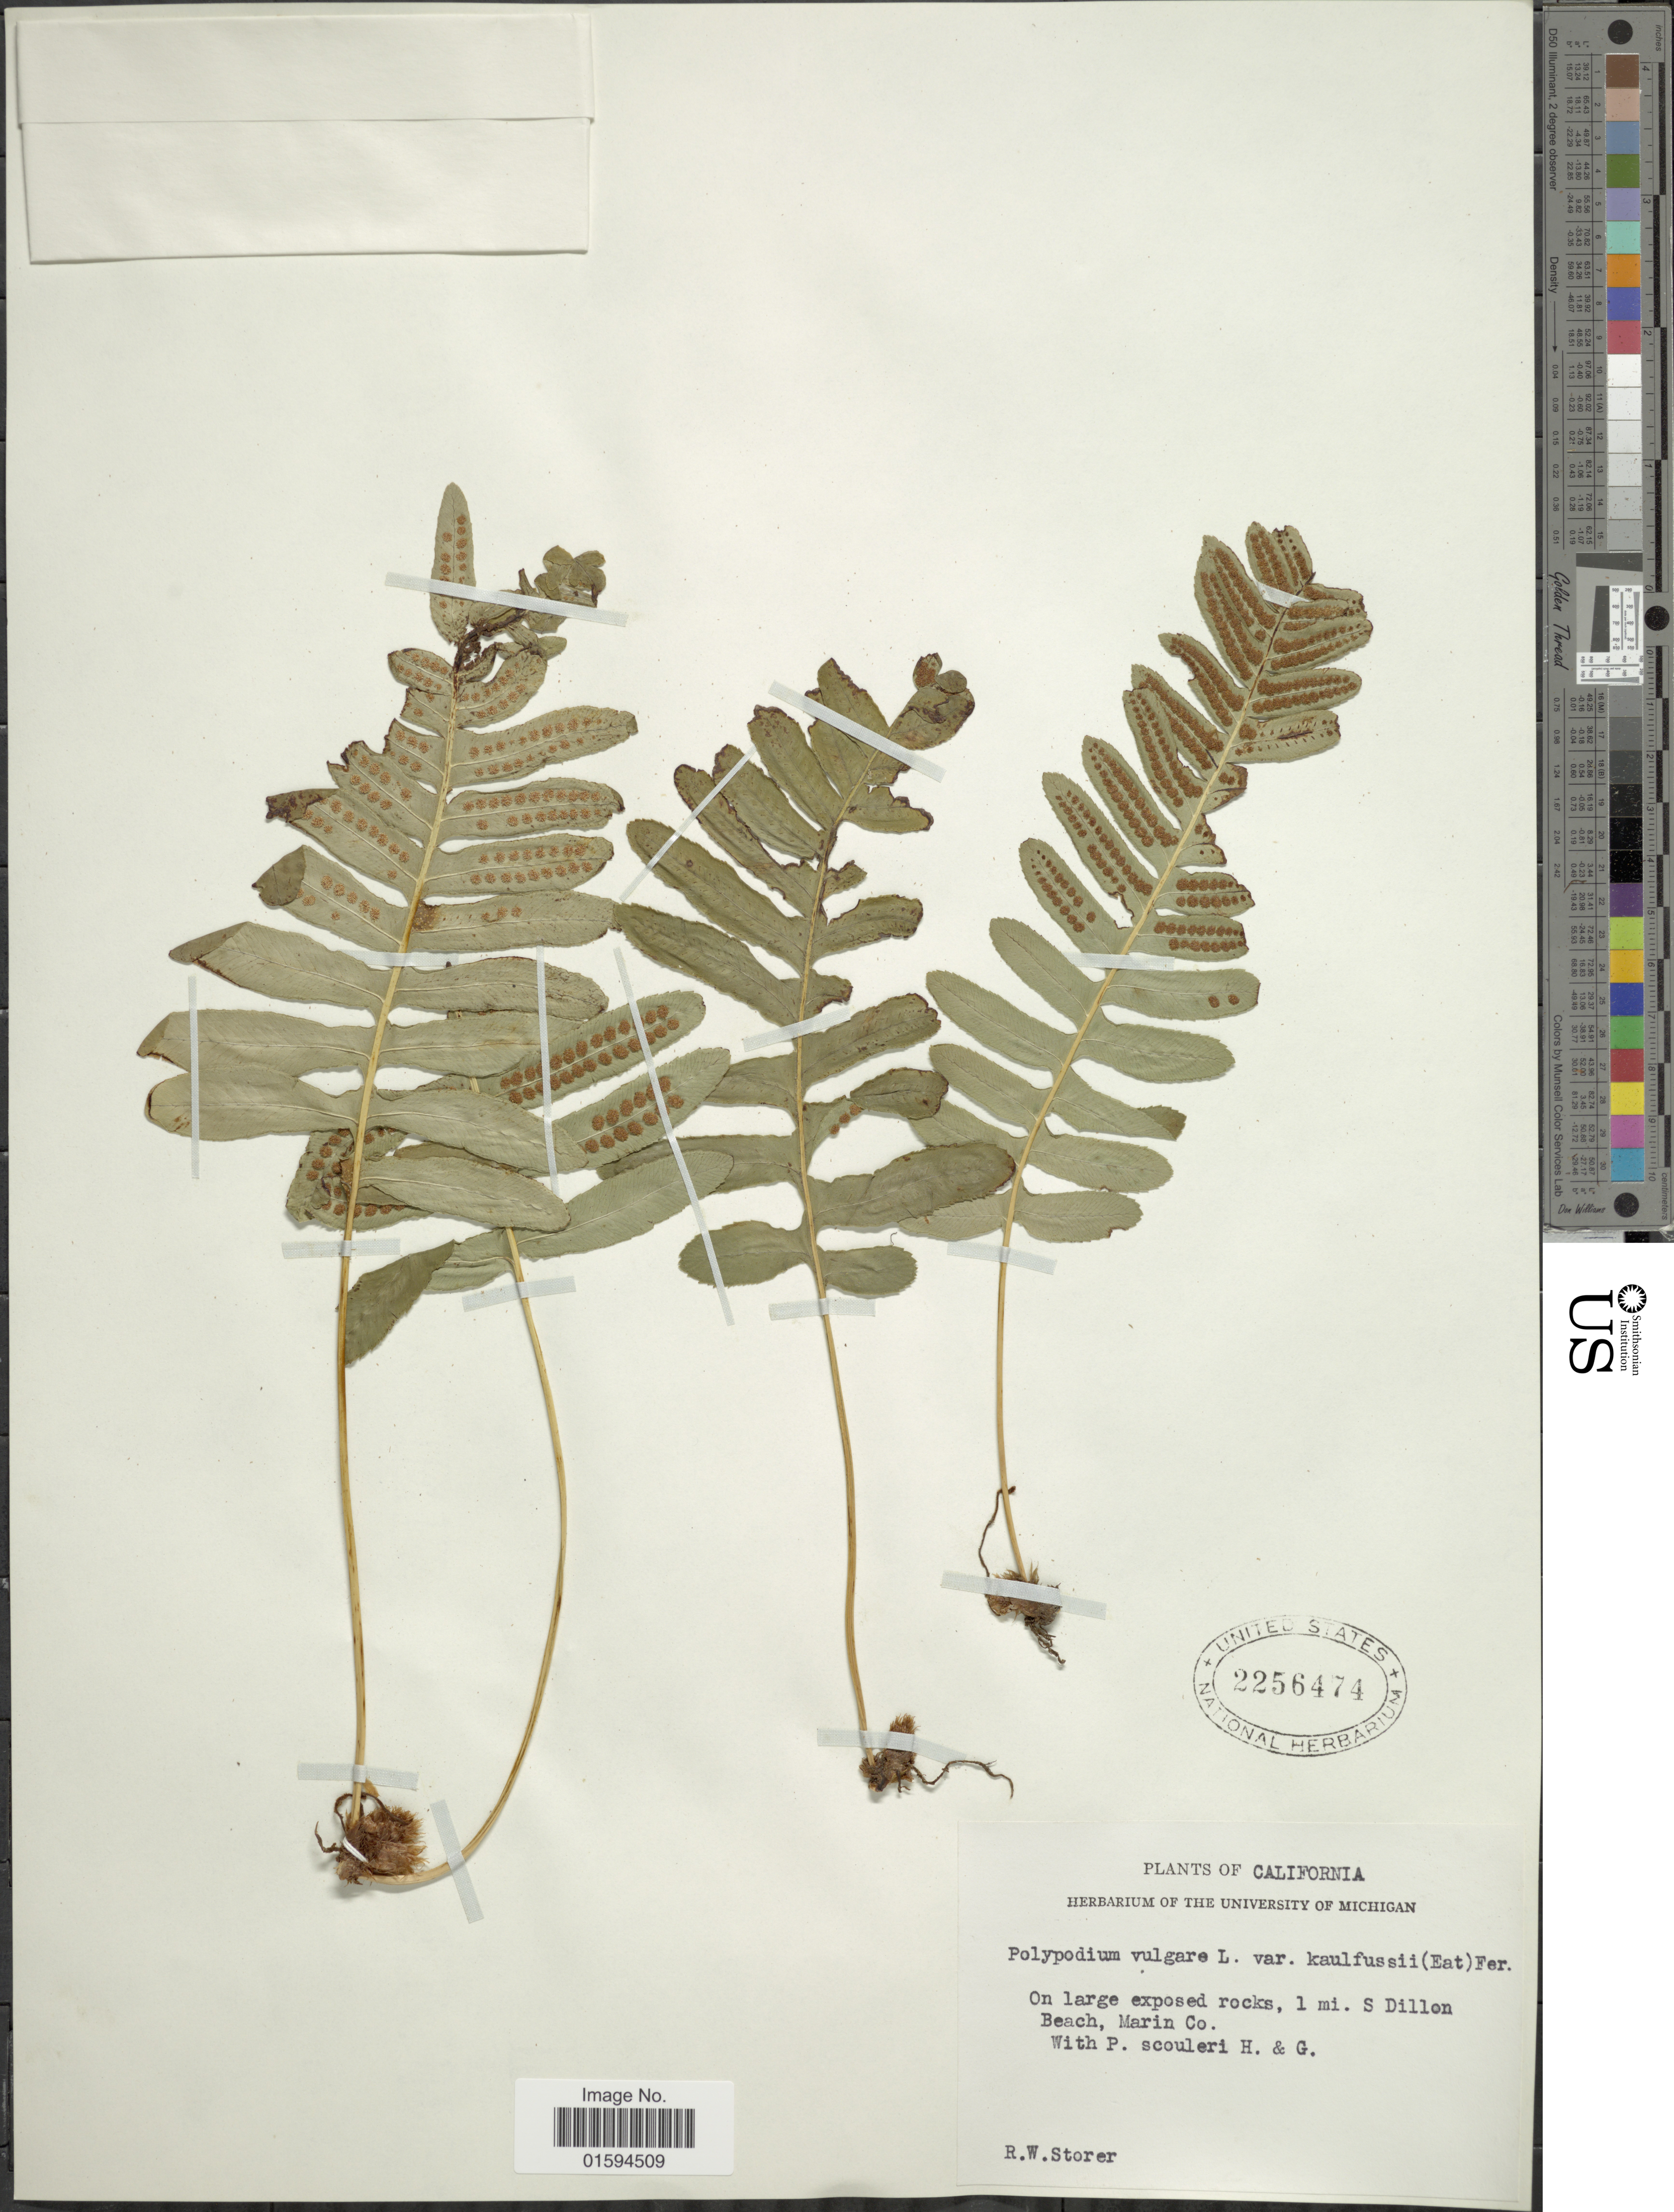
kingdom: Plantae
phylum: Tracheophyta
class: Polypodiopsida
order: Polypodiales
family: Polypodiaceae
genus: Polypodium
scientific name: Polypodium californicum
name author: Kaulf.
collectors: R. Storer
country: United States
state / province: California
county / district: Marin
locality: On large exposed rocks, 1 mi. S Dillon Beach. Marin Co.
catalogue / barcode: US 2256474